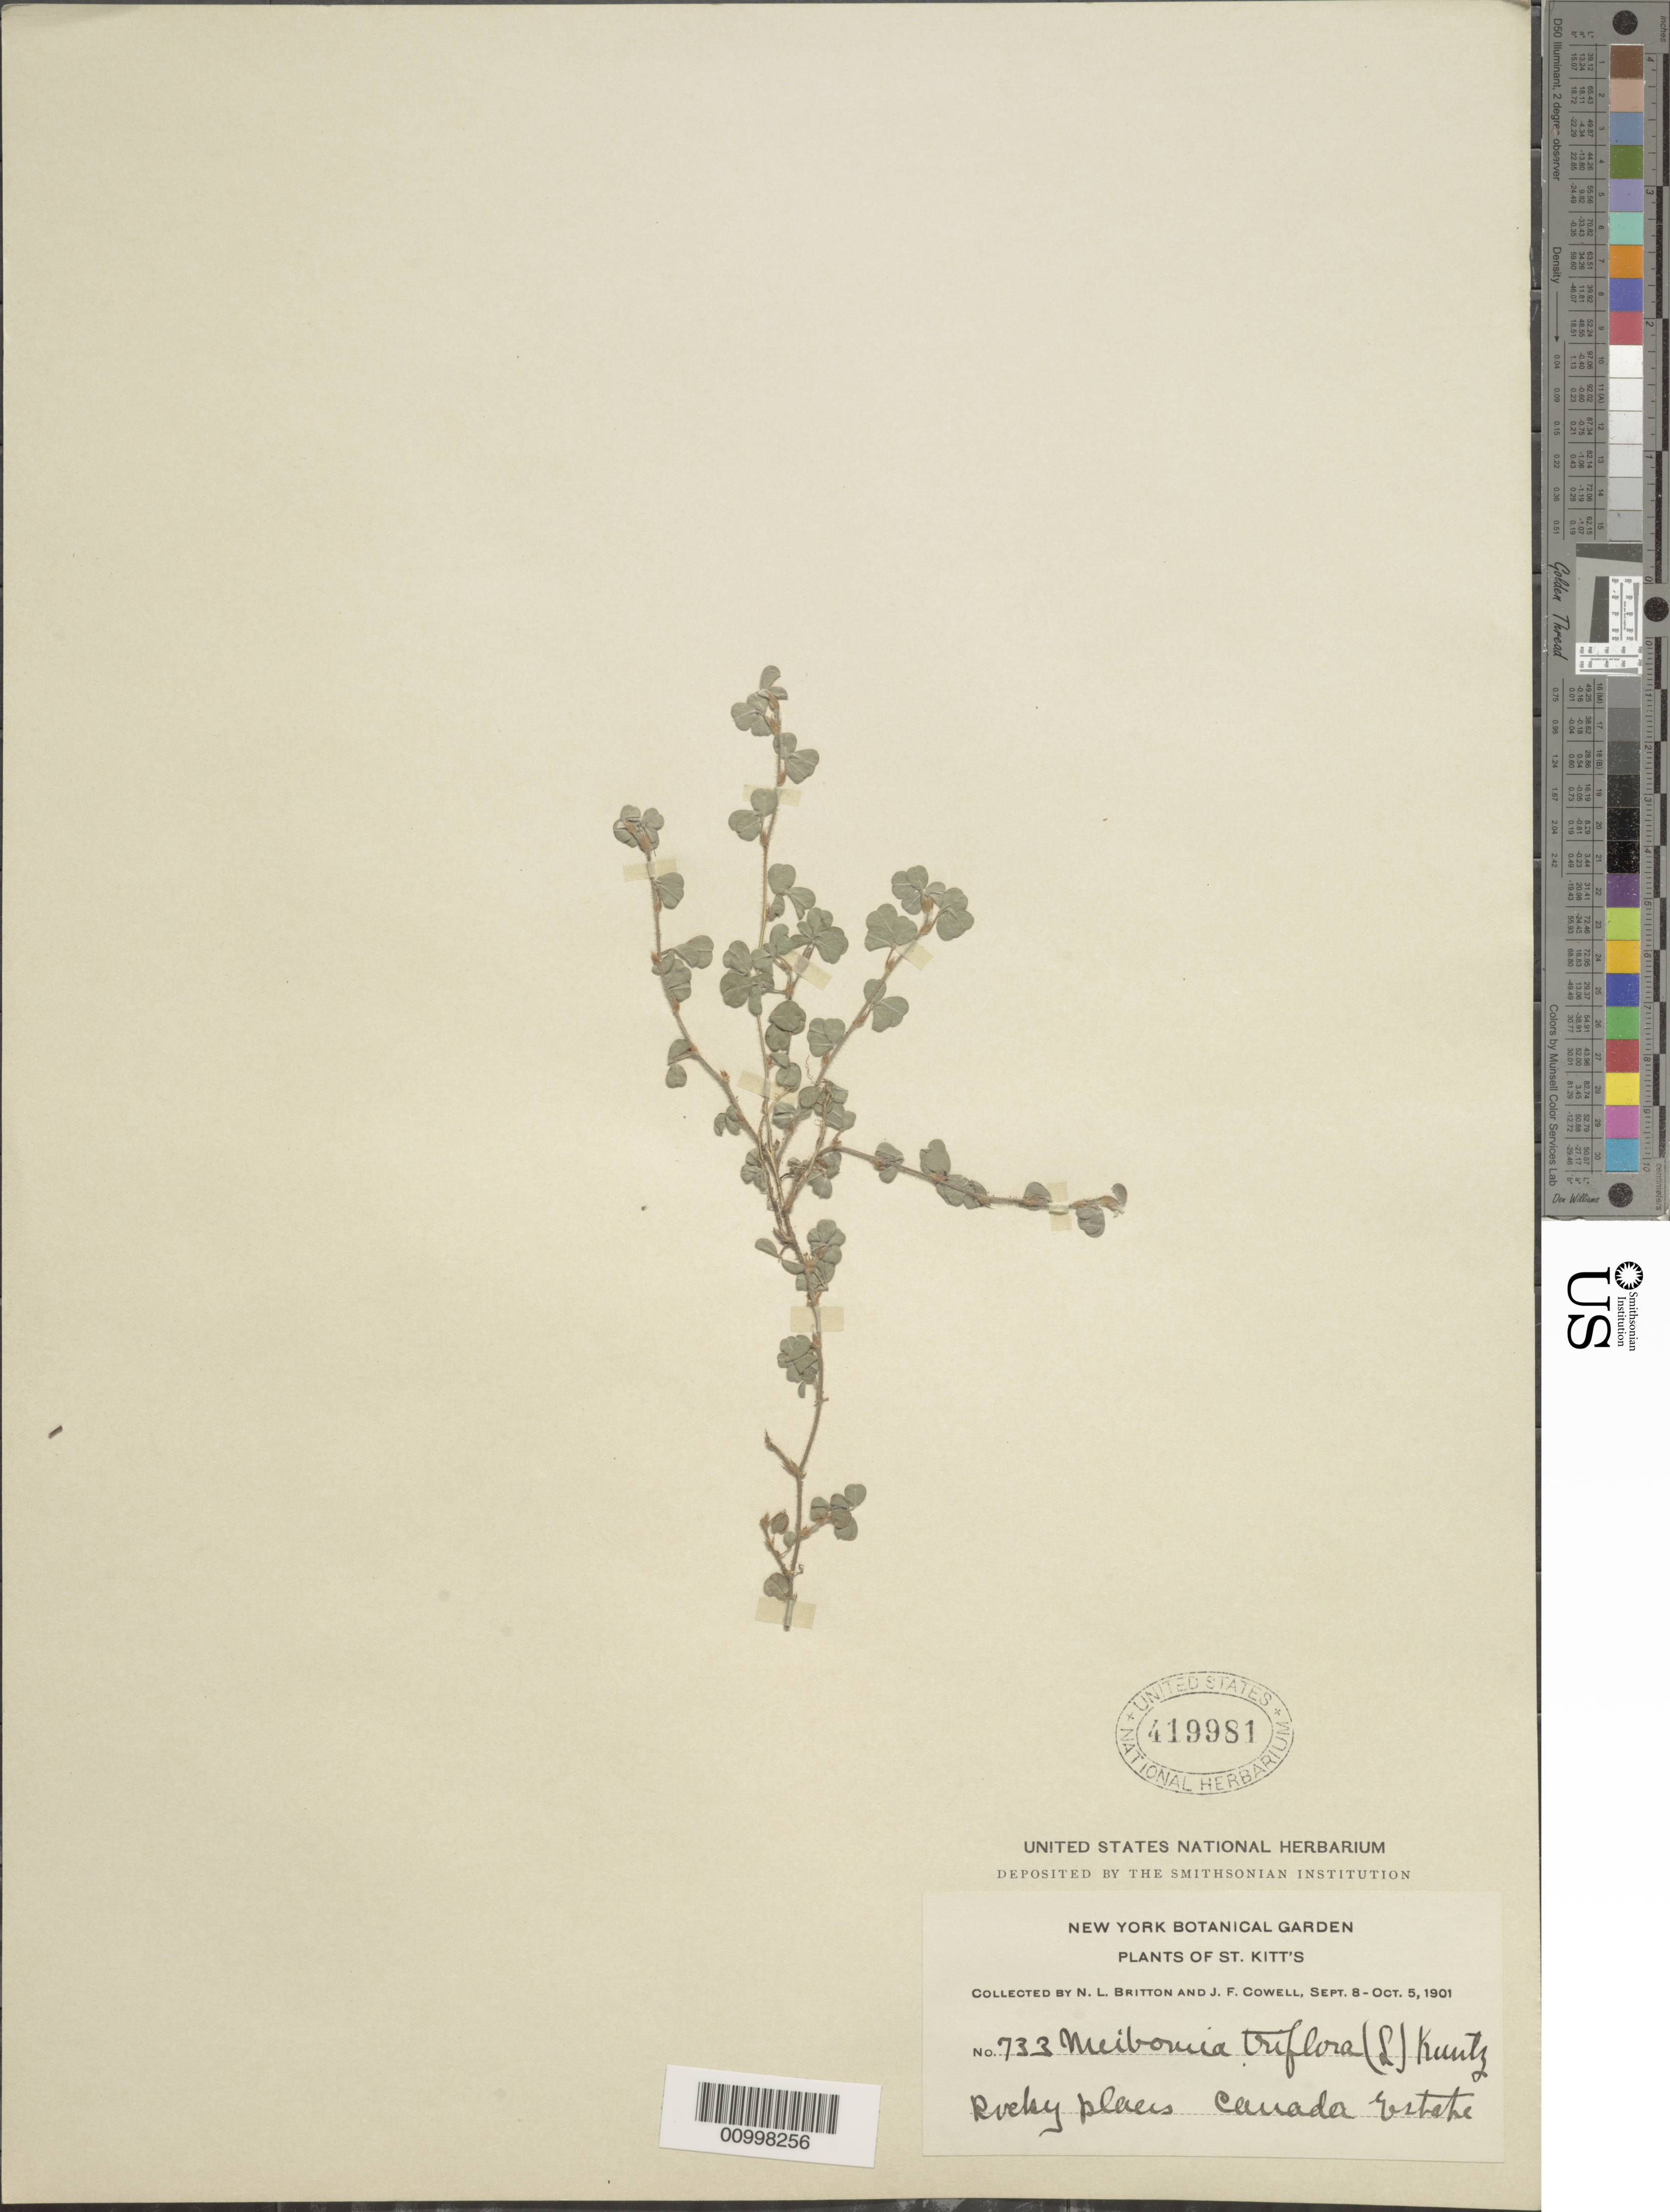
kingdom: Plantae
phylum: Tracheophyta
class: Magnoliopsida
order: Fabales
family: Fabaceae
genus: Grona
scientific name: Grona triflora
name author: (L.) H. Ohashi & K. Ohashi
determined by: Strong, Mark T., (BOT), Smithsonian Institution - National Museum of Natural History (UNITED STATES)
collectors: N. Britton & J. F. Cowell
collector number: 733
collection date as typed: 08 Sep 1901 to 05 Oct 1901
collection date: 1901-09-08/1901-10-05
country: St. Christopher-Nevis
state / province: St. George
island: St. Christopher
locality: Rocky places.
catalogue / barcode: US 419981